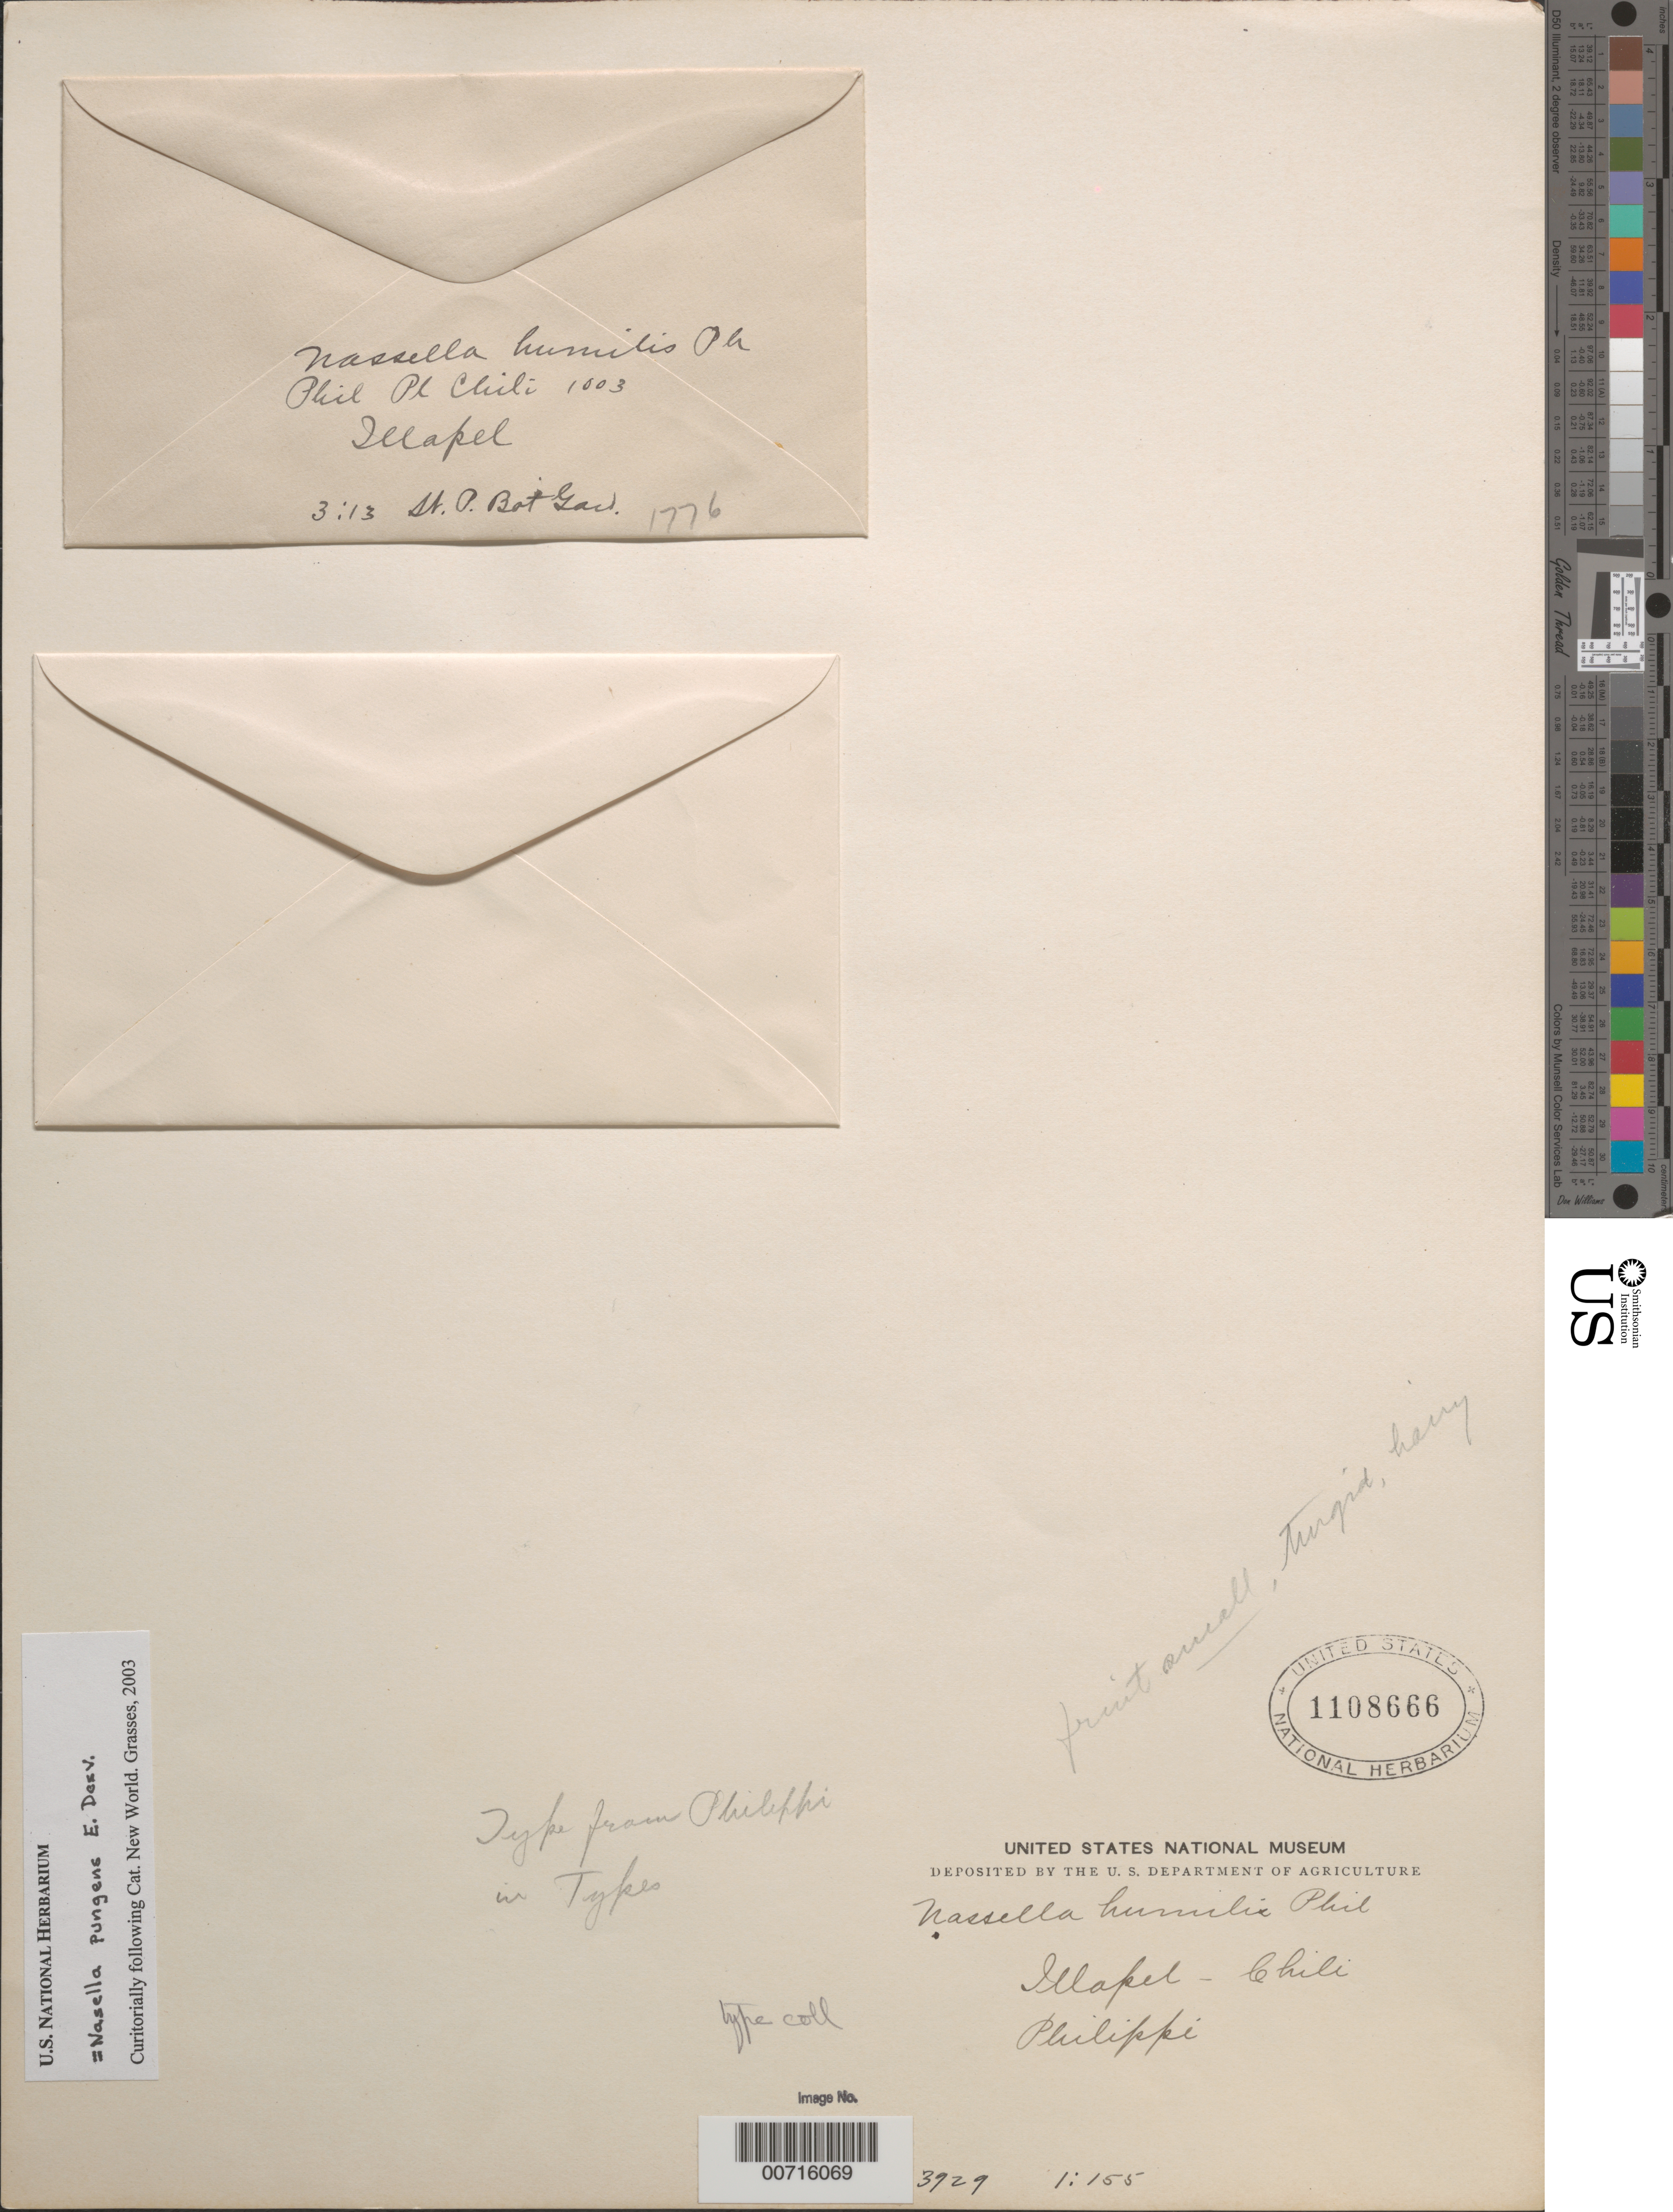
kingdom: Plantae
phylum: Tracheophyta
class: Liliopsida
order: Poales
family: Poaceae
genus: Nassella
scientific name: Nassella pungens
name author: É. Desv.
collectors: -. Philippi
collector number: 3929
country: Chile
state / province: Coquimbo (IV)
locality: Illapel. Chili.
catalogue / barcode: US 1108666